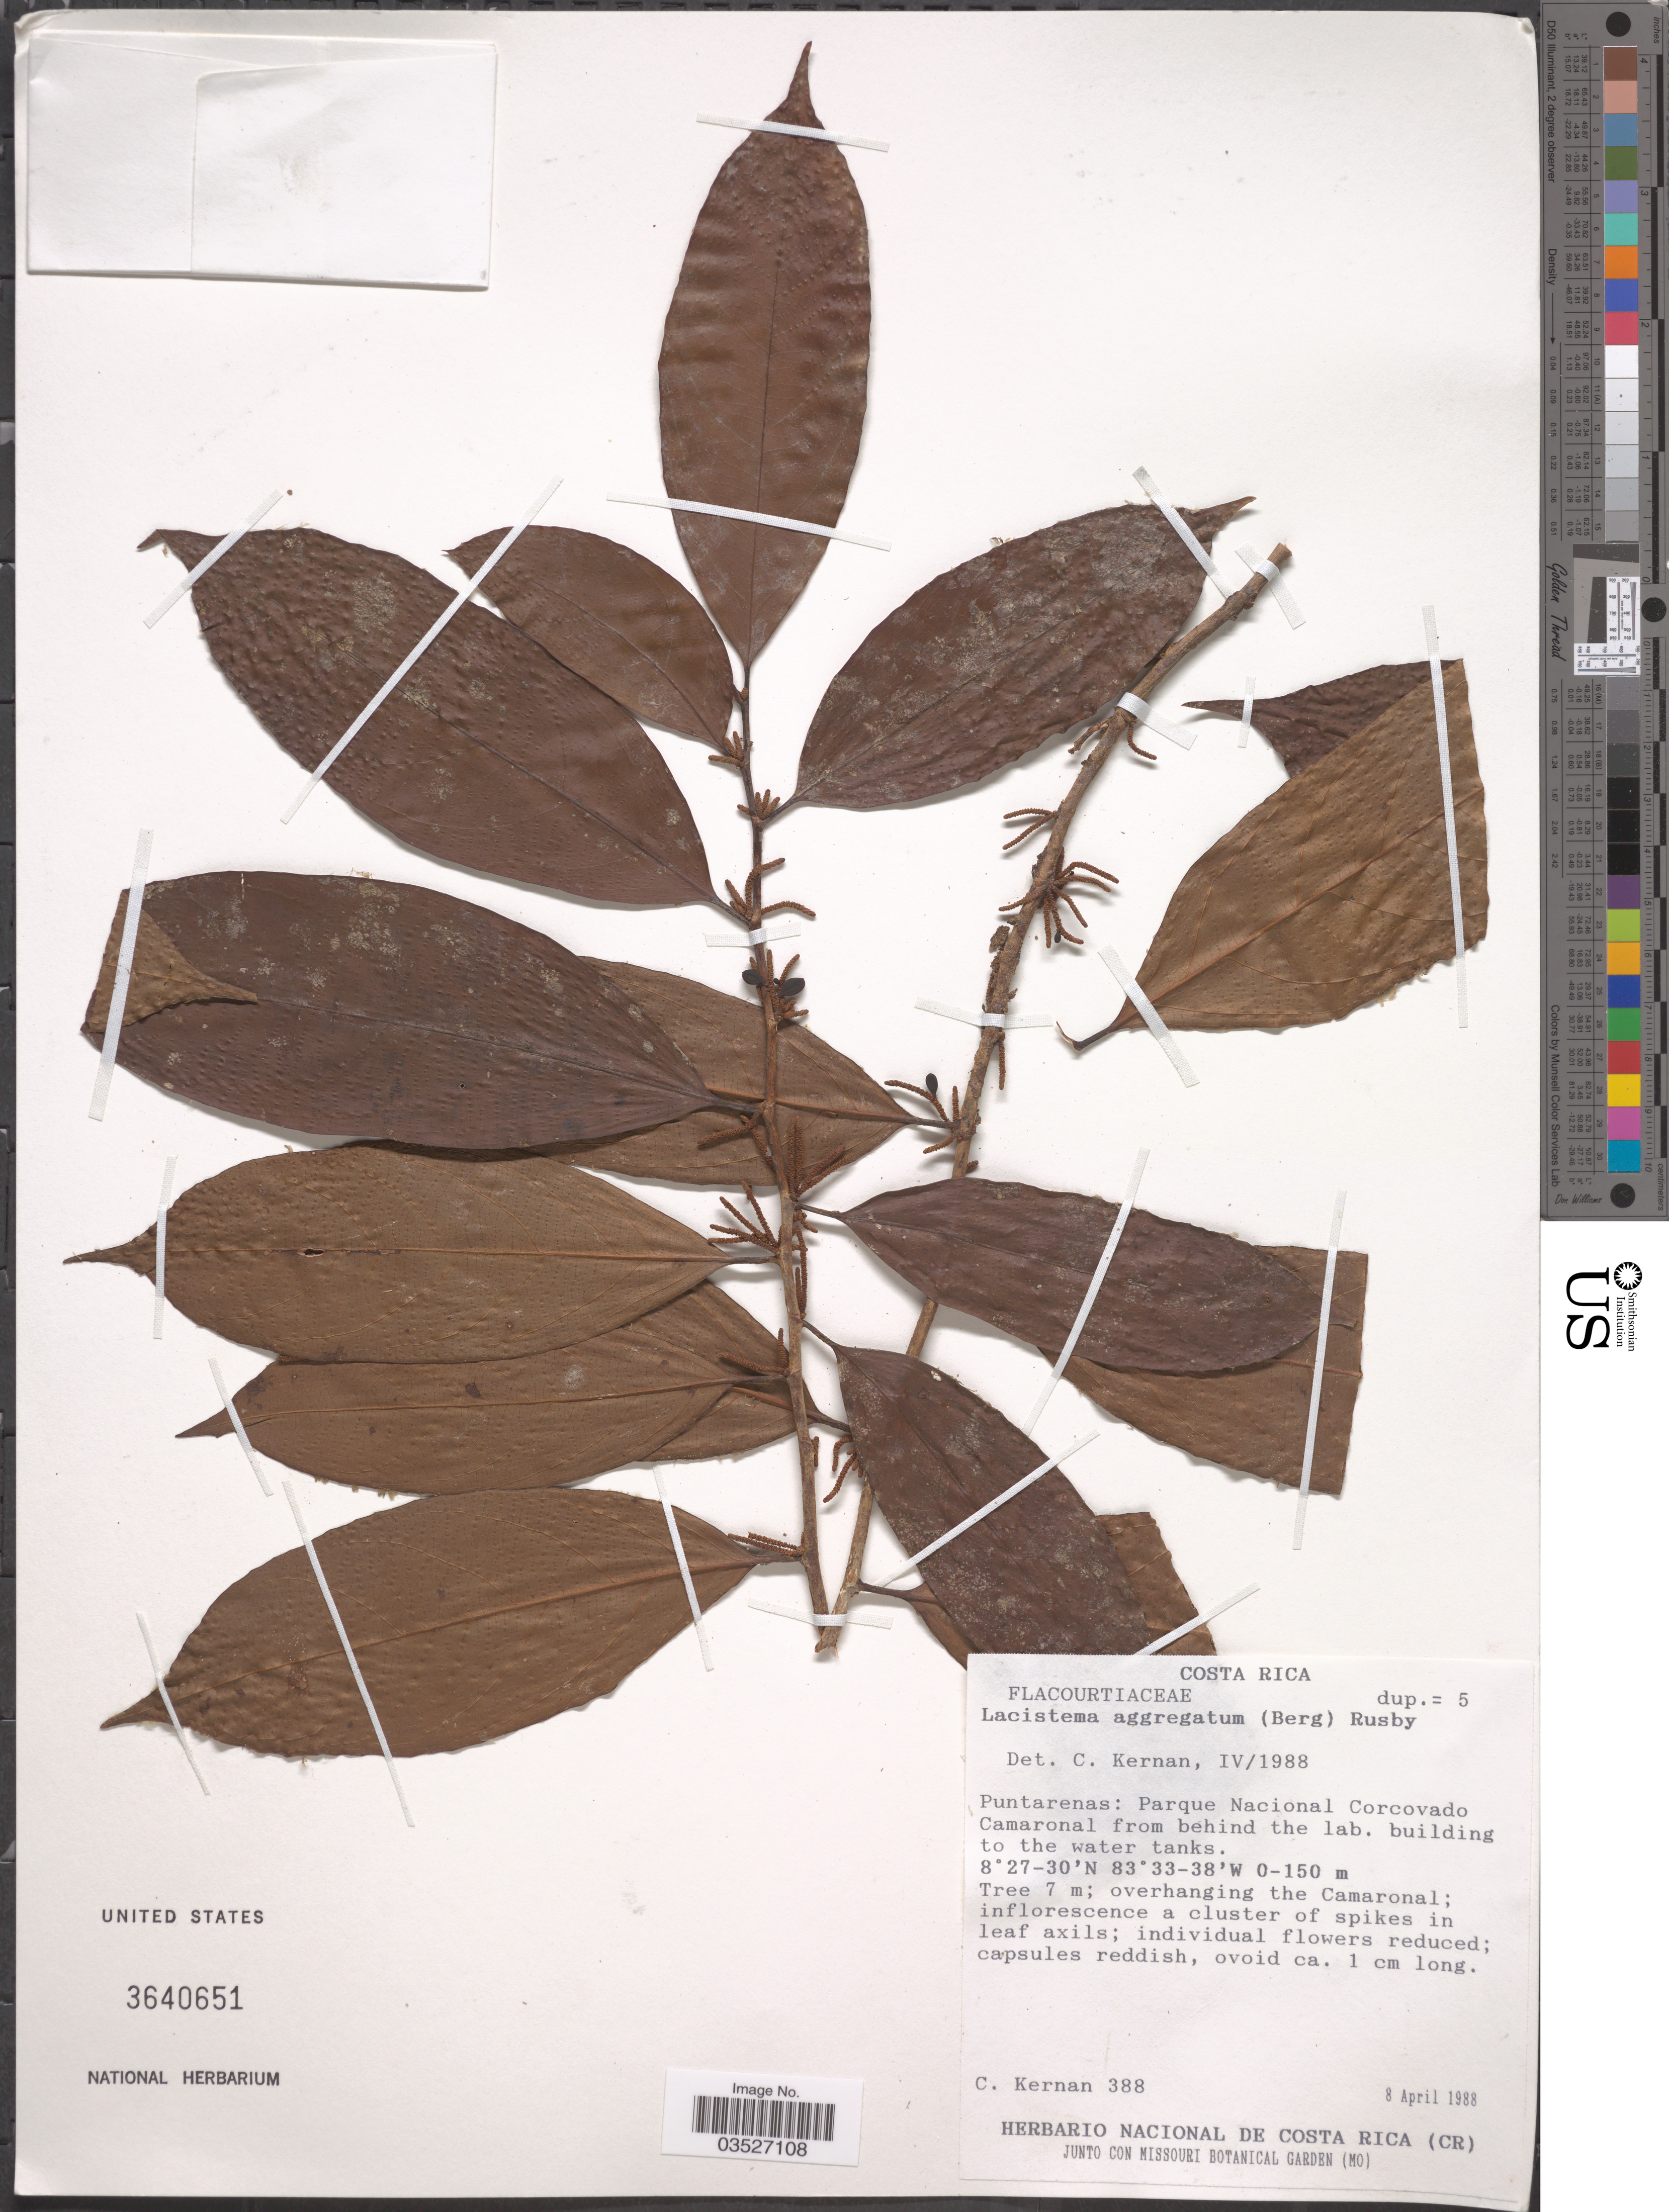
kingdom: Plantae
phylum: Tracheophyta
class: Magnoliopsida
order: Malpighiales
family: Lacistemataceae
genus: Lacistema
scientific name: Lacistema aggregatum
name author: (P.J. Bergius) Rusby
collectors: C. Kernan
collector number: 388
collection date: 1988-04-08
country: Costa Rica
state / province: Puntarenas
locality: Parque Nacional Corcovado Camaronal from behind the lab. building to the water tanks.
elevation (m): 0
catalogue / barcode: US 3640651